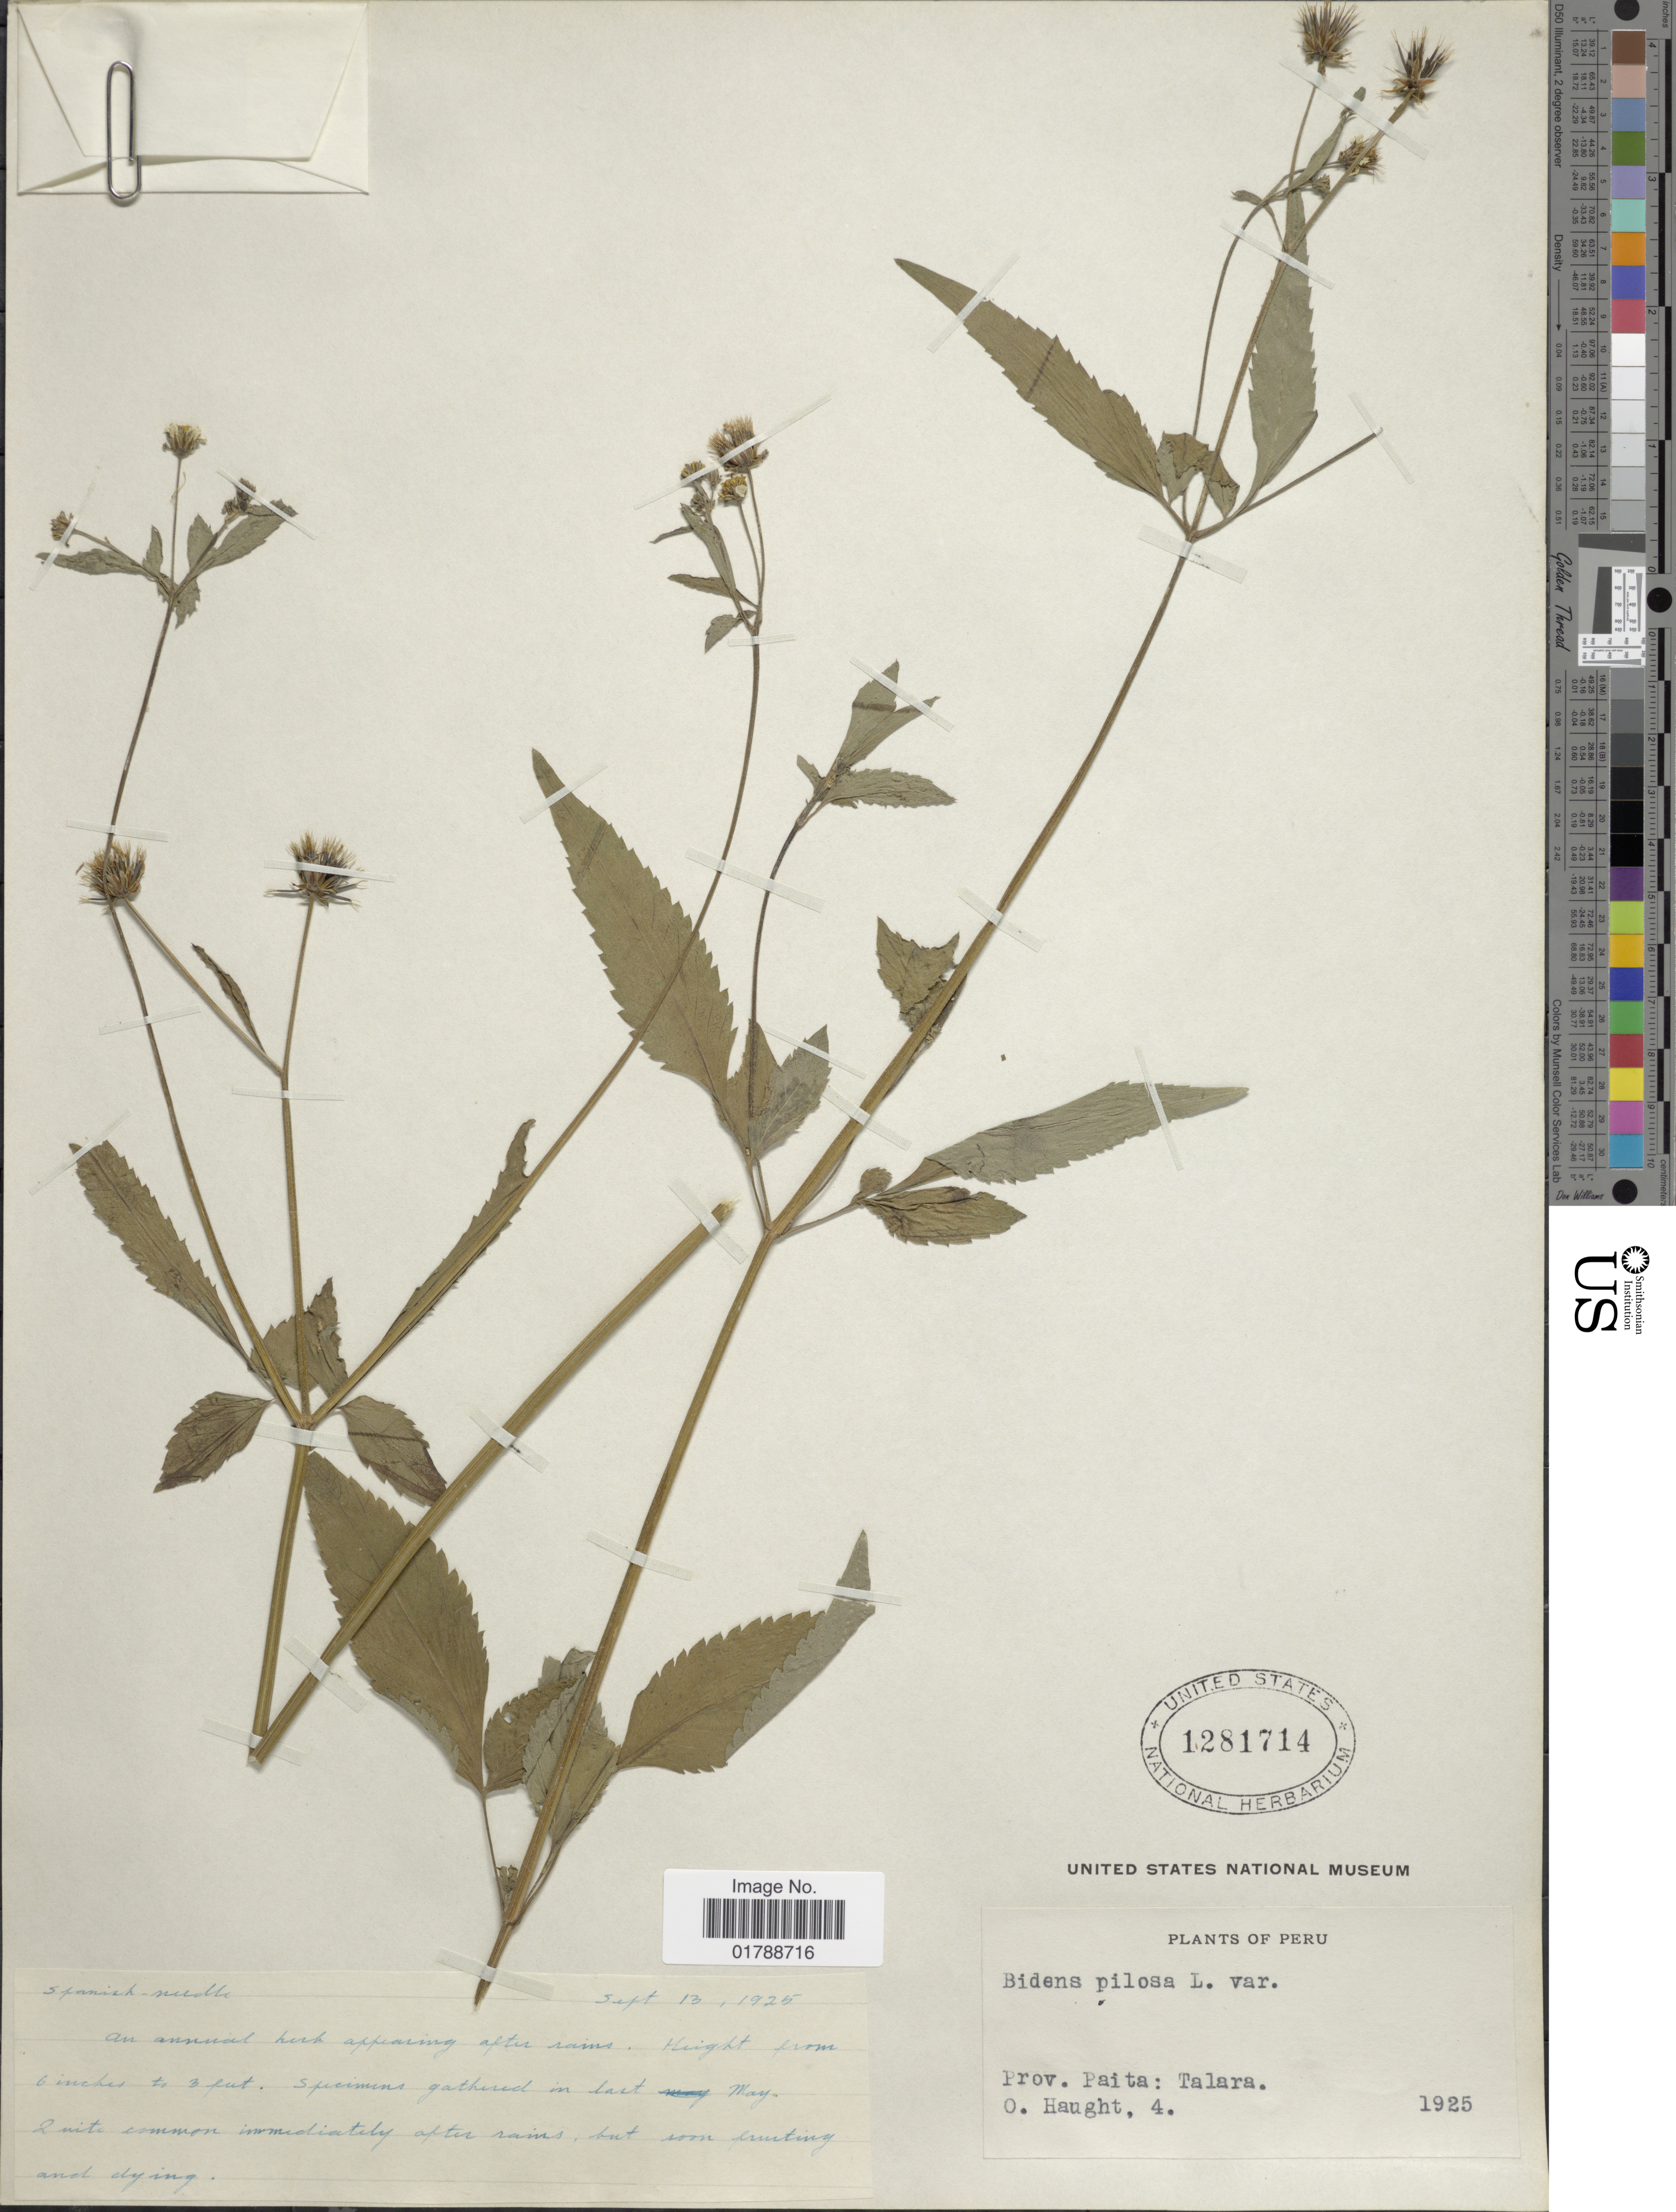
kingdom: Plantae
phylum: Tracheophyta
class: Magnoliopsida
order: Asterales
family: Asteraceae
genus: Bidens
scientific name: Bidens pilosa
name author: L.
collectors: O. Haught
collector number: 4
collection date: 1925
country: Peru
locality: Prov. Paita: Talara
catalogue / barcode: US 1281714